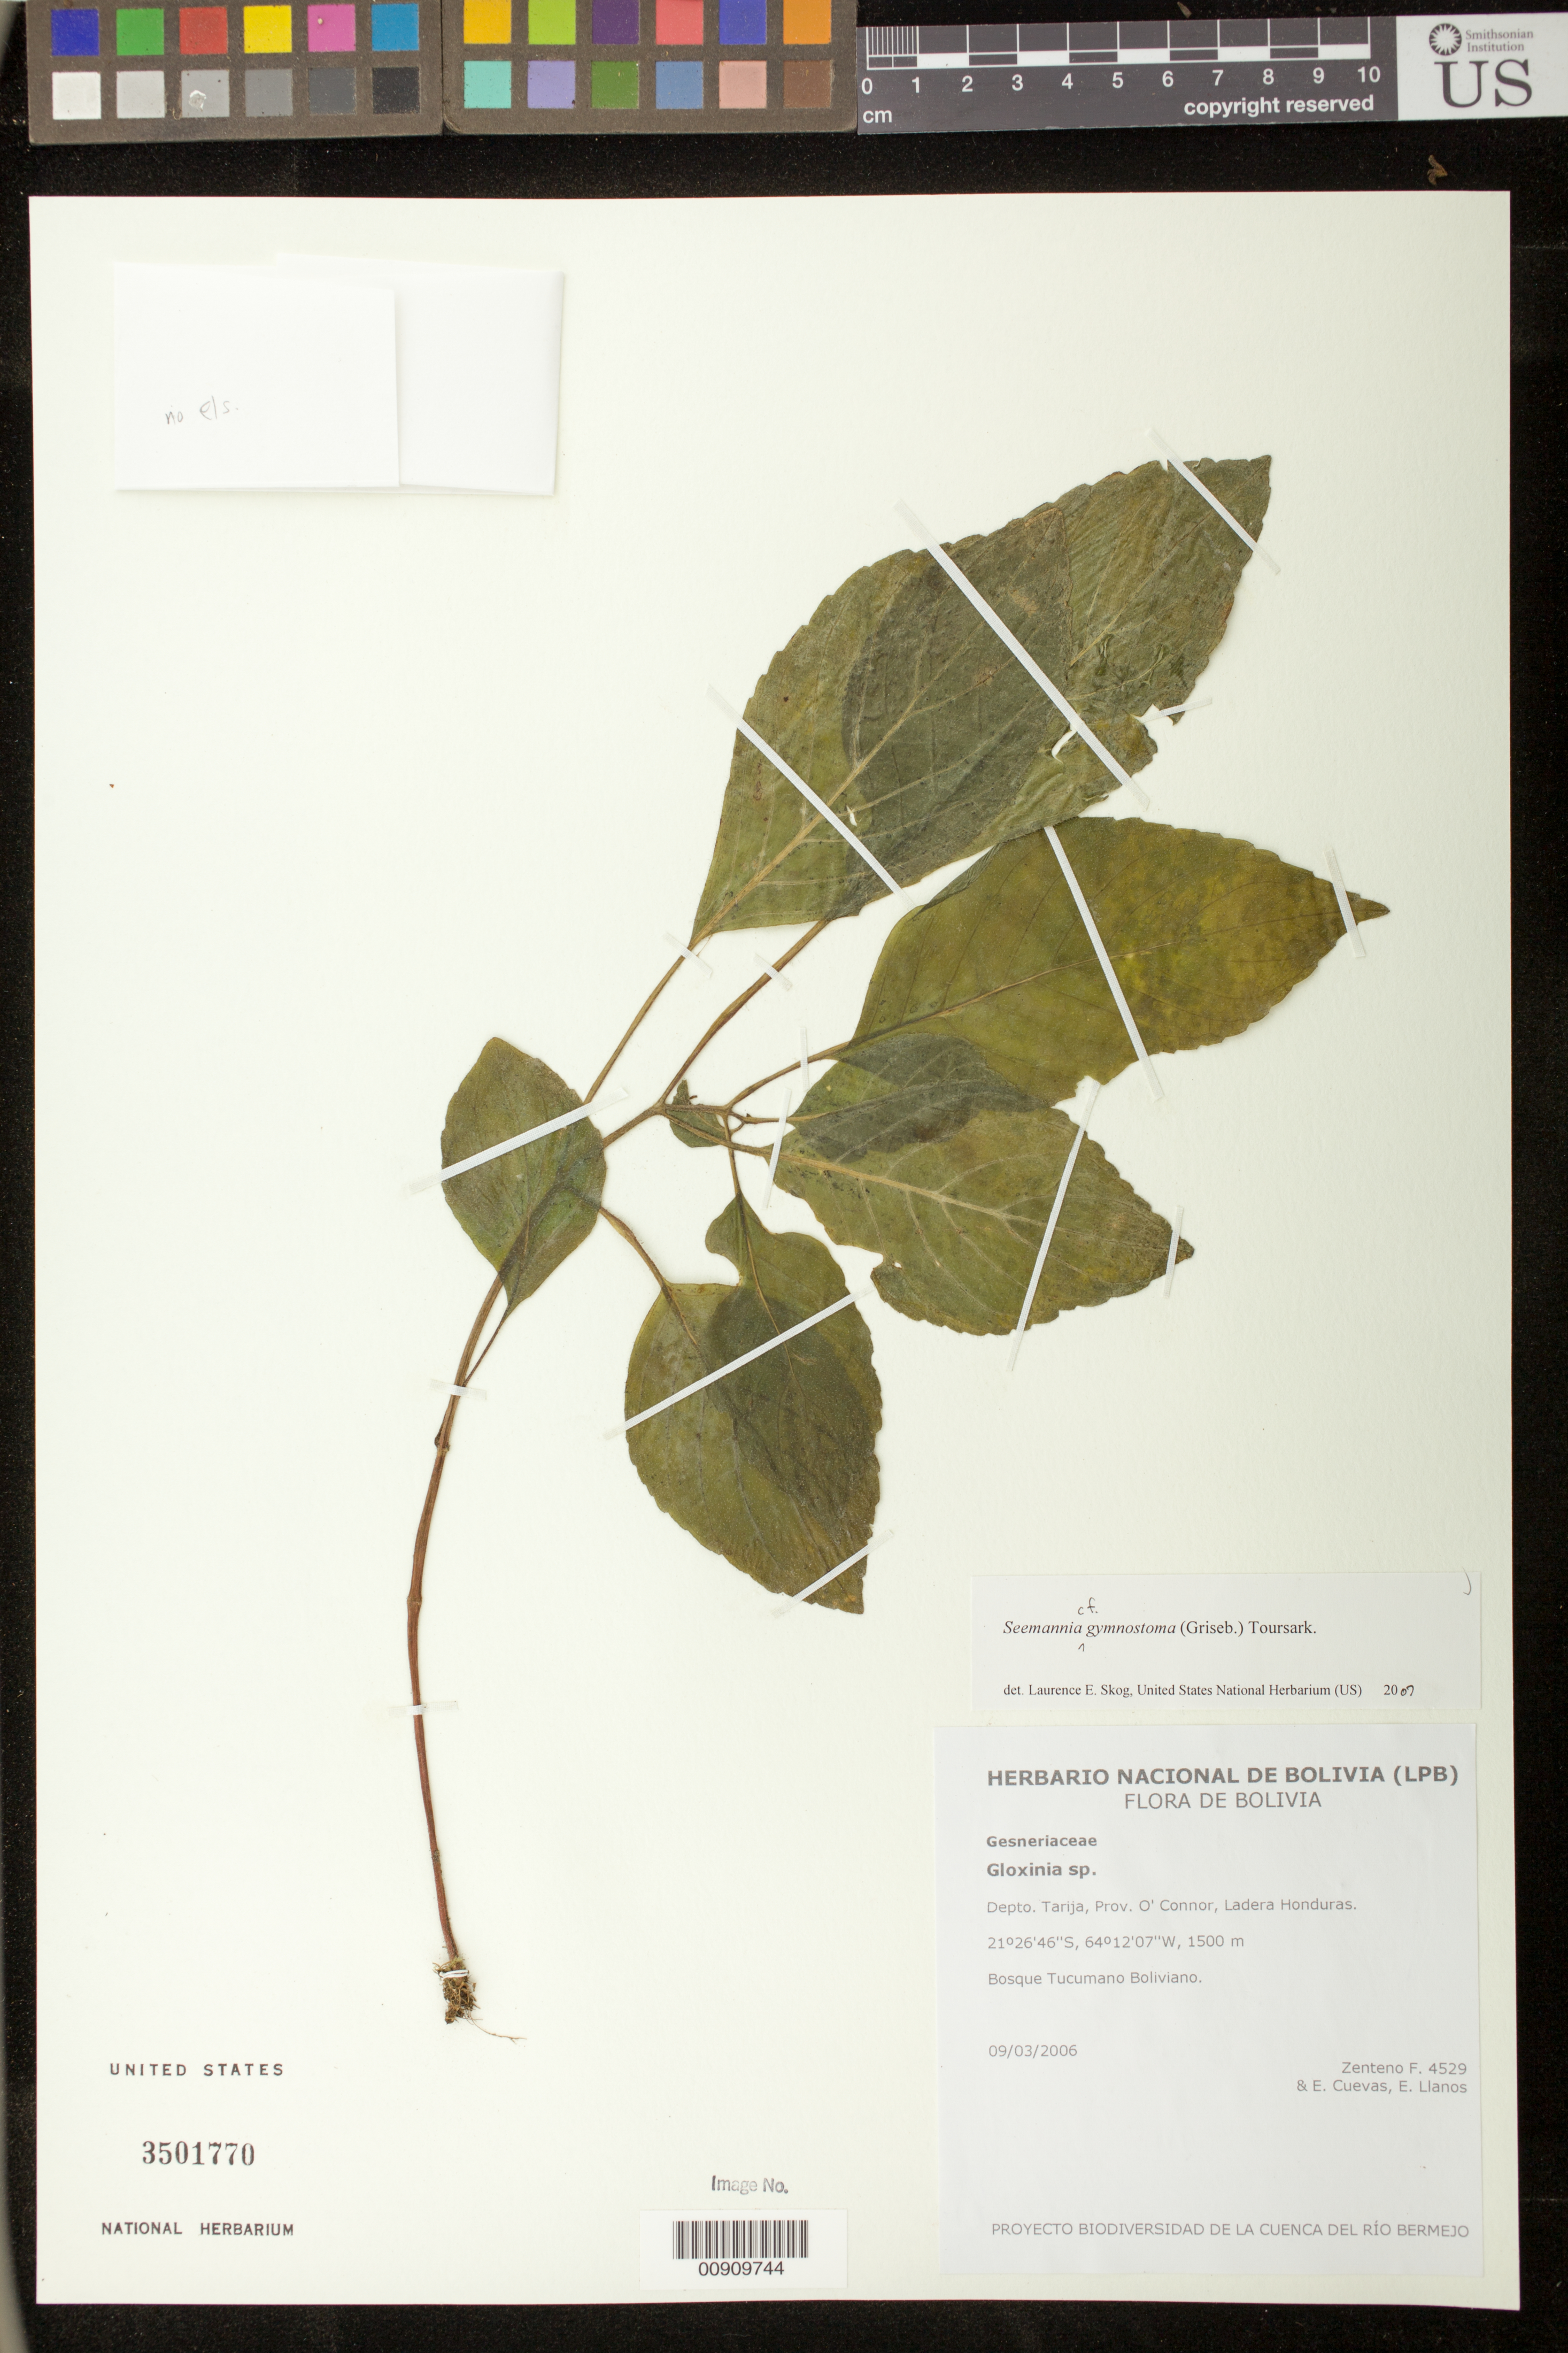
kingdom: Plantae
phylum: Tracheophyta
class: Magnoliopsida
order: Lamiales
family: Gesneriaceae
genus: Seemannia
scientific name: Seemannia gymnostoma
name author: (Griseb.) Toursark.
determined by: Skog, Laurence E.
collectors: F. Zenteno, E. Cuevas & E. Llanos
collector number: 4529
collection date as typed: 09 Mar 2006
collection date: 2006-03-09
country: Bolivia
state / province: Tarija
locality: Depto. Tarija, Prov. O'Connor, Soledad, Ladera Honduras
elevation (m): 1500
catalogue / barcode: US 3501770